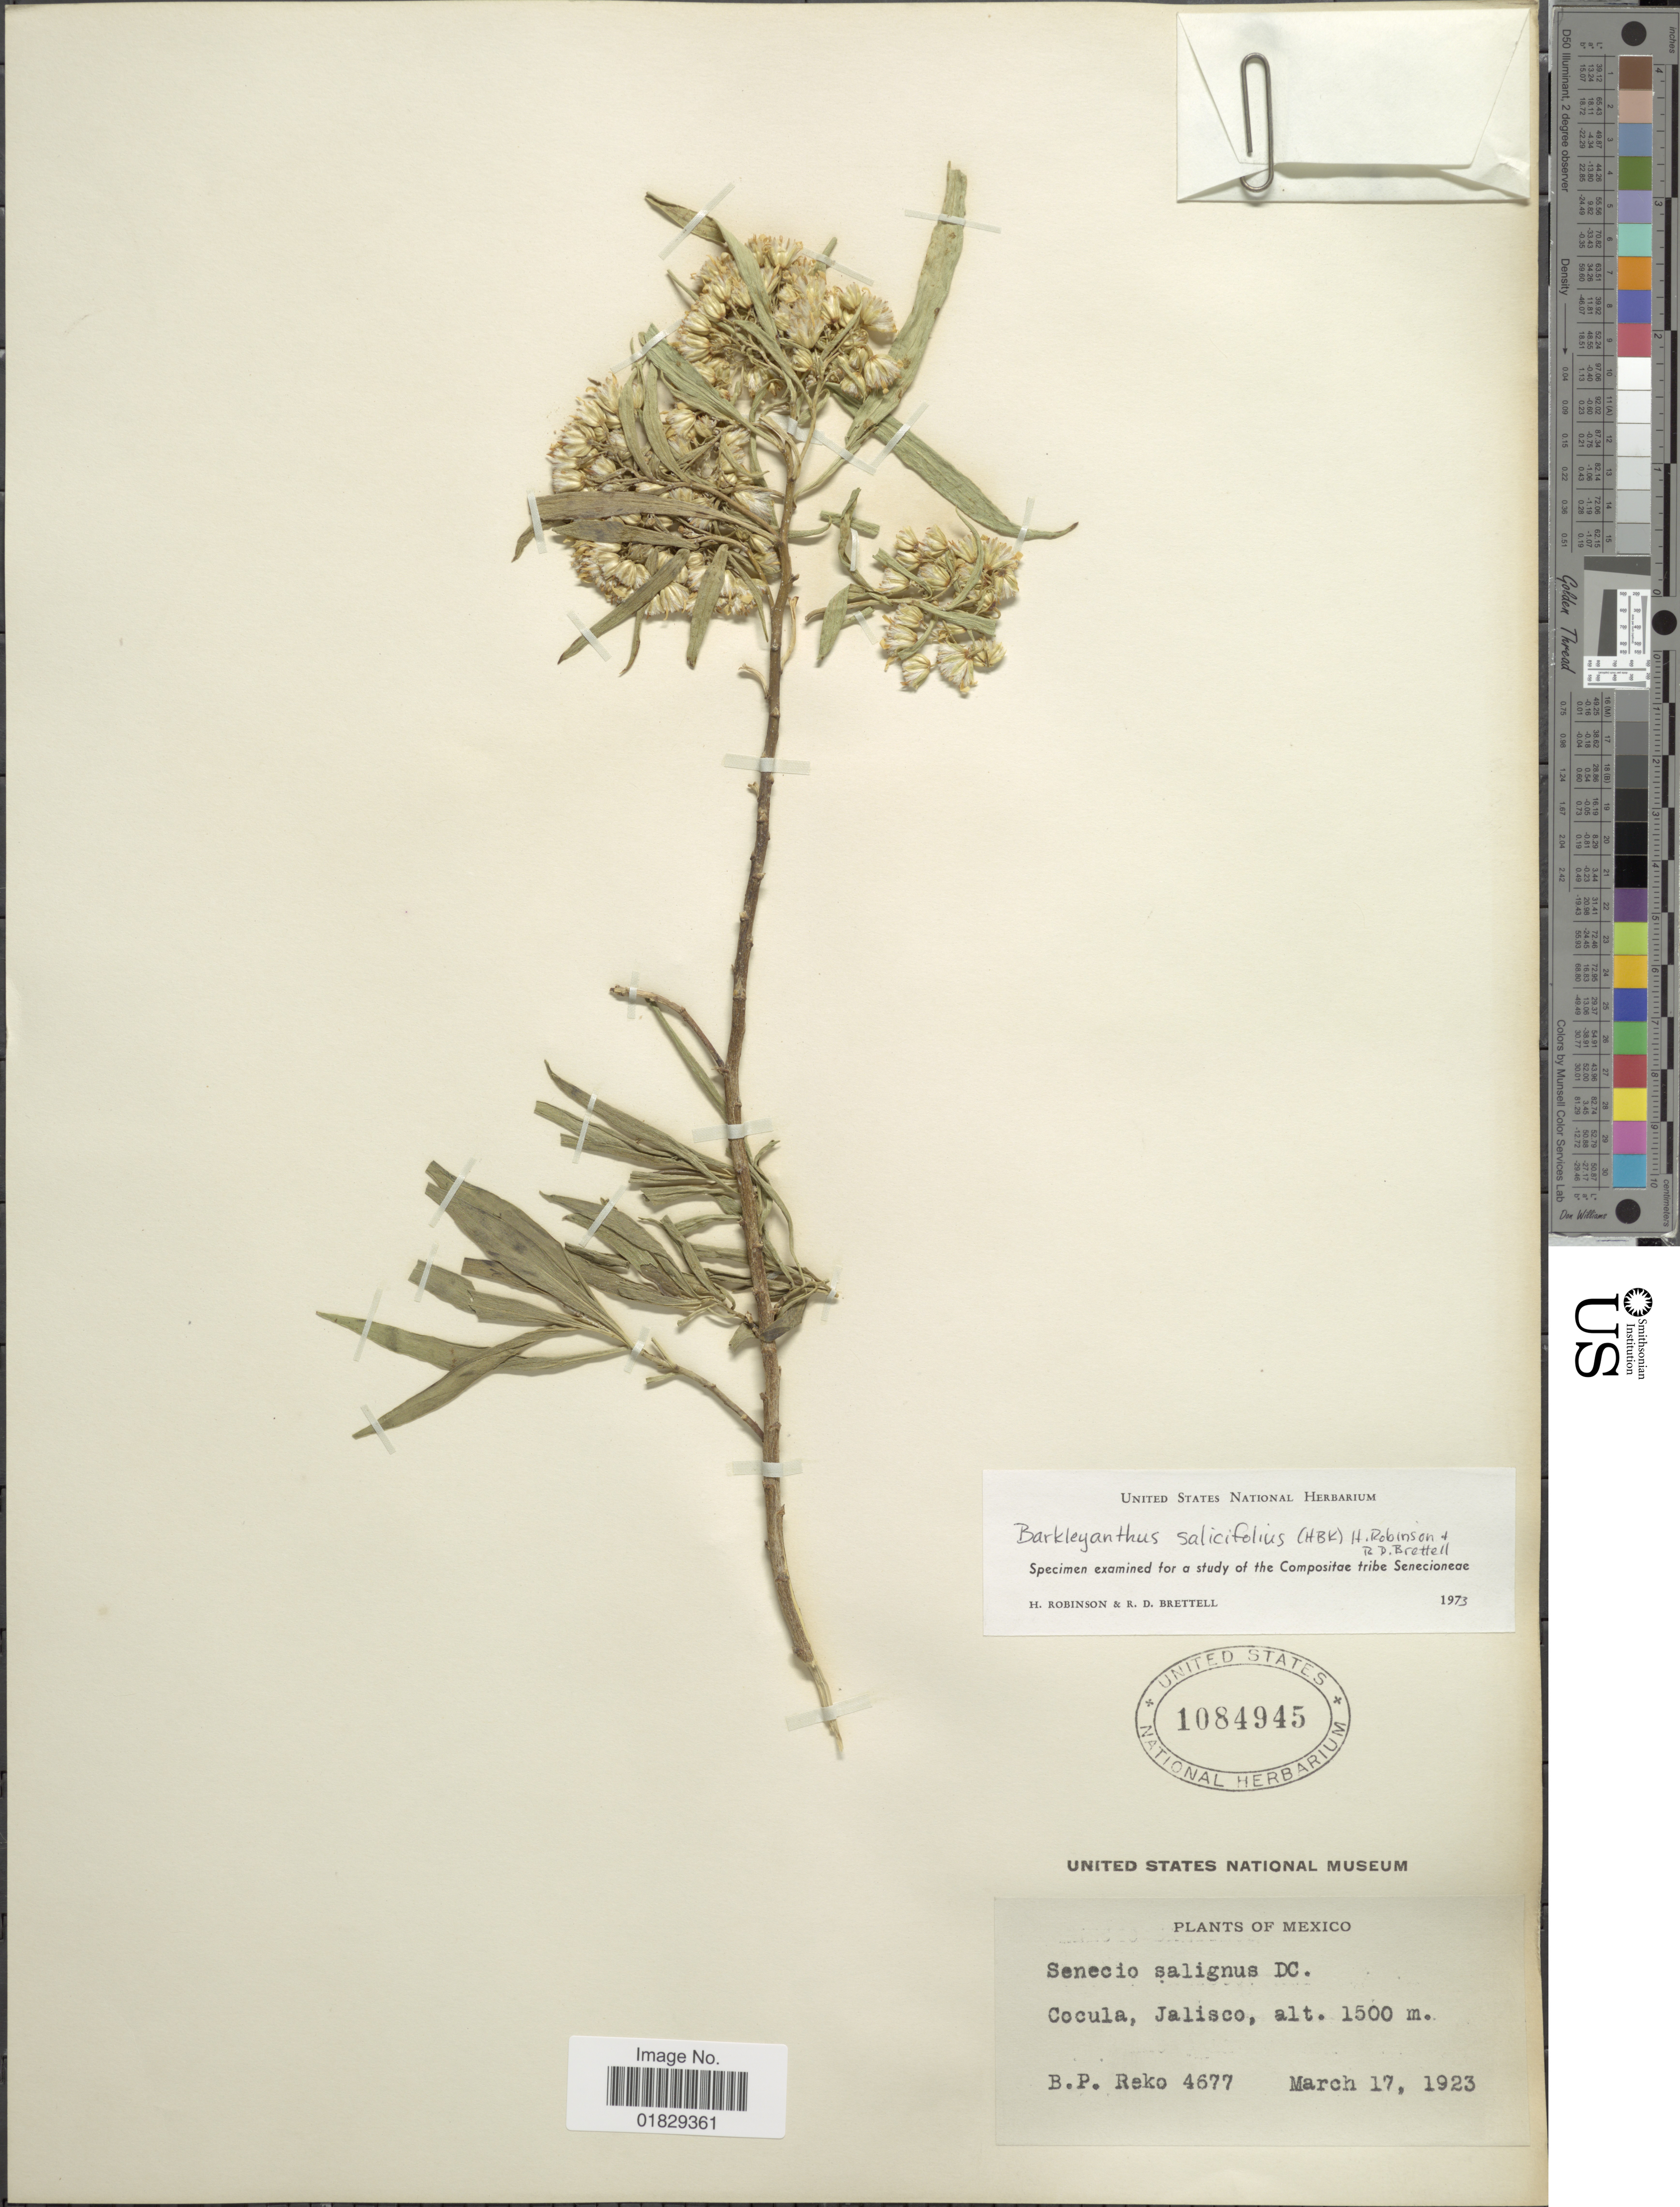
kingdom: Plantae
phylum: Tracheophyta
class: Magnoliopsida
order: Asterales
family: Asteraceae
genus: Barkleyanthus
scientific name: Barkleyanthus salicifolius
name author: (Kunth) H. Rob. & Brettell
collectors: B. P. Reko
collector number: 4677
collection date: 1923-03-17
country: Mexico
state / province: Jalisco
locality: Cocula, Jalisco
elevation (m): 1500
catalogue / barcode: US 1084945